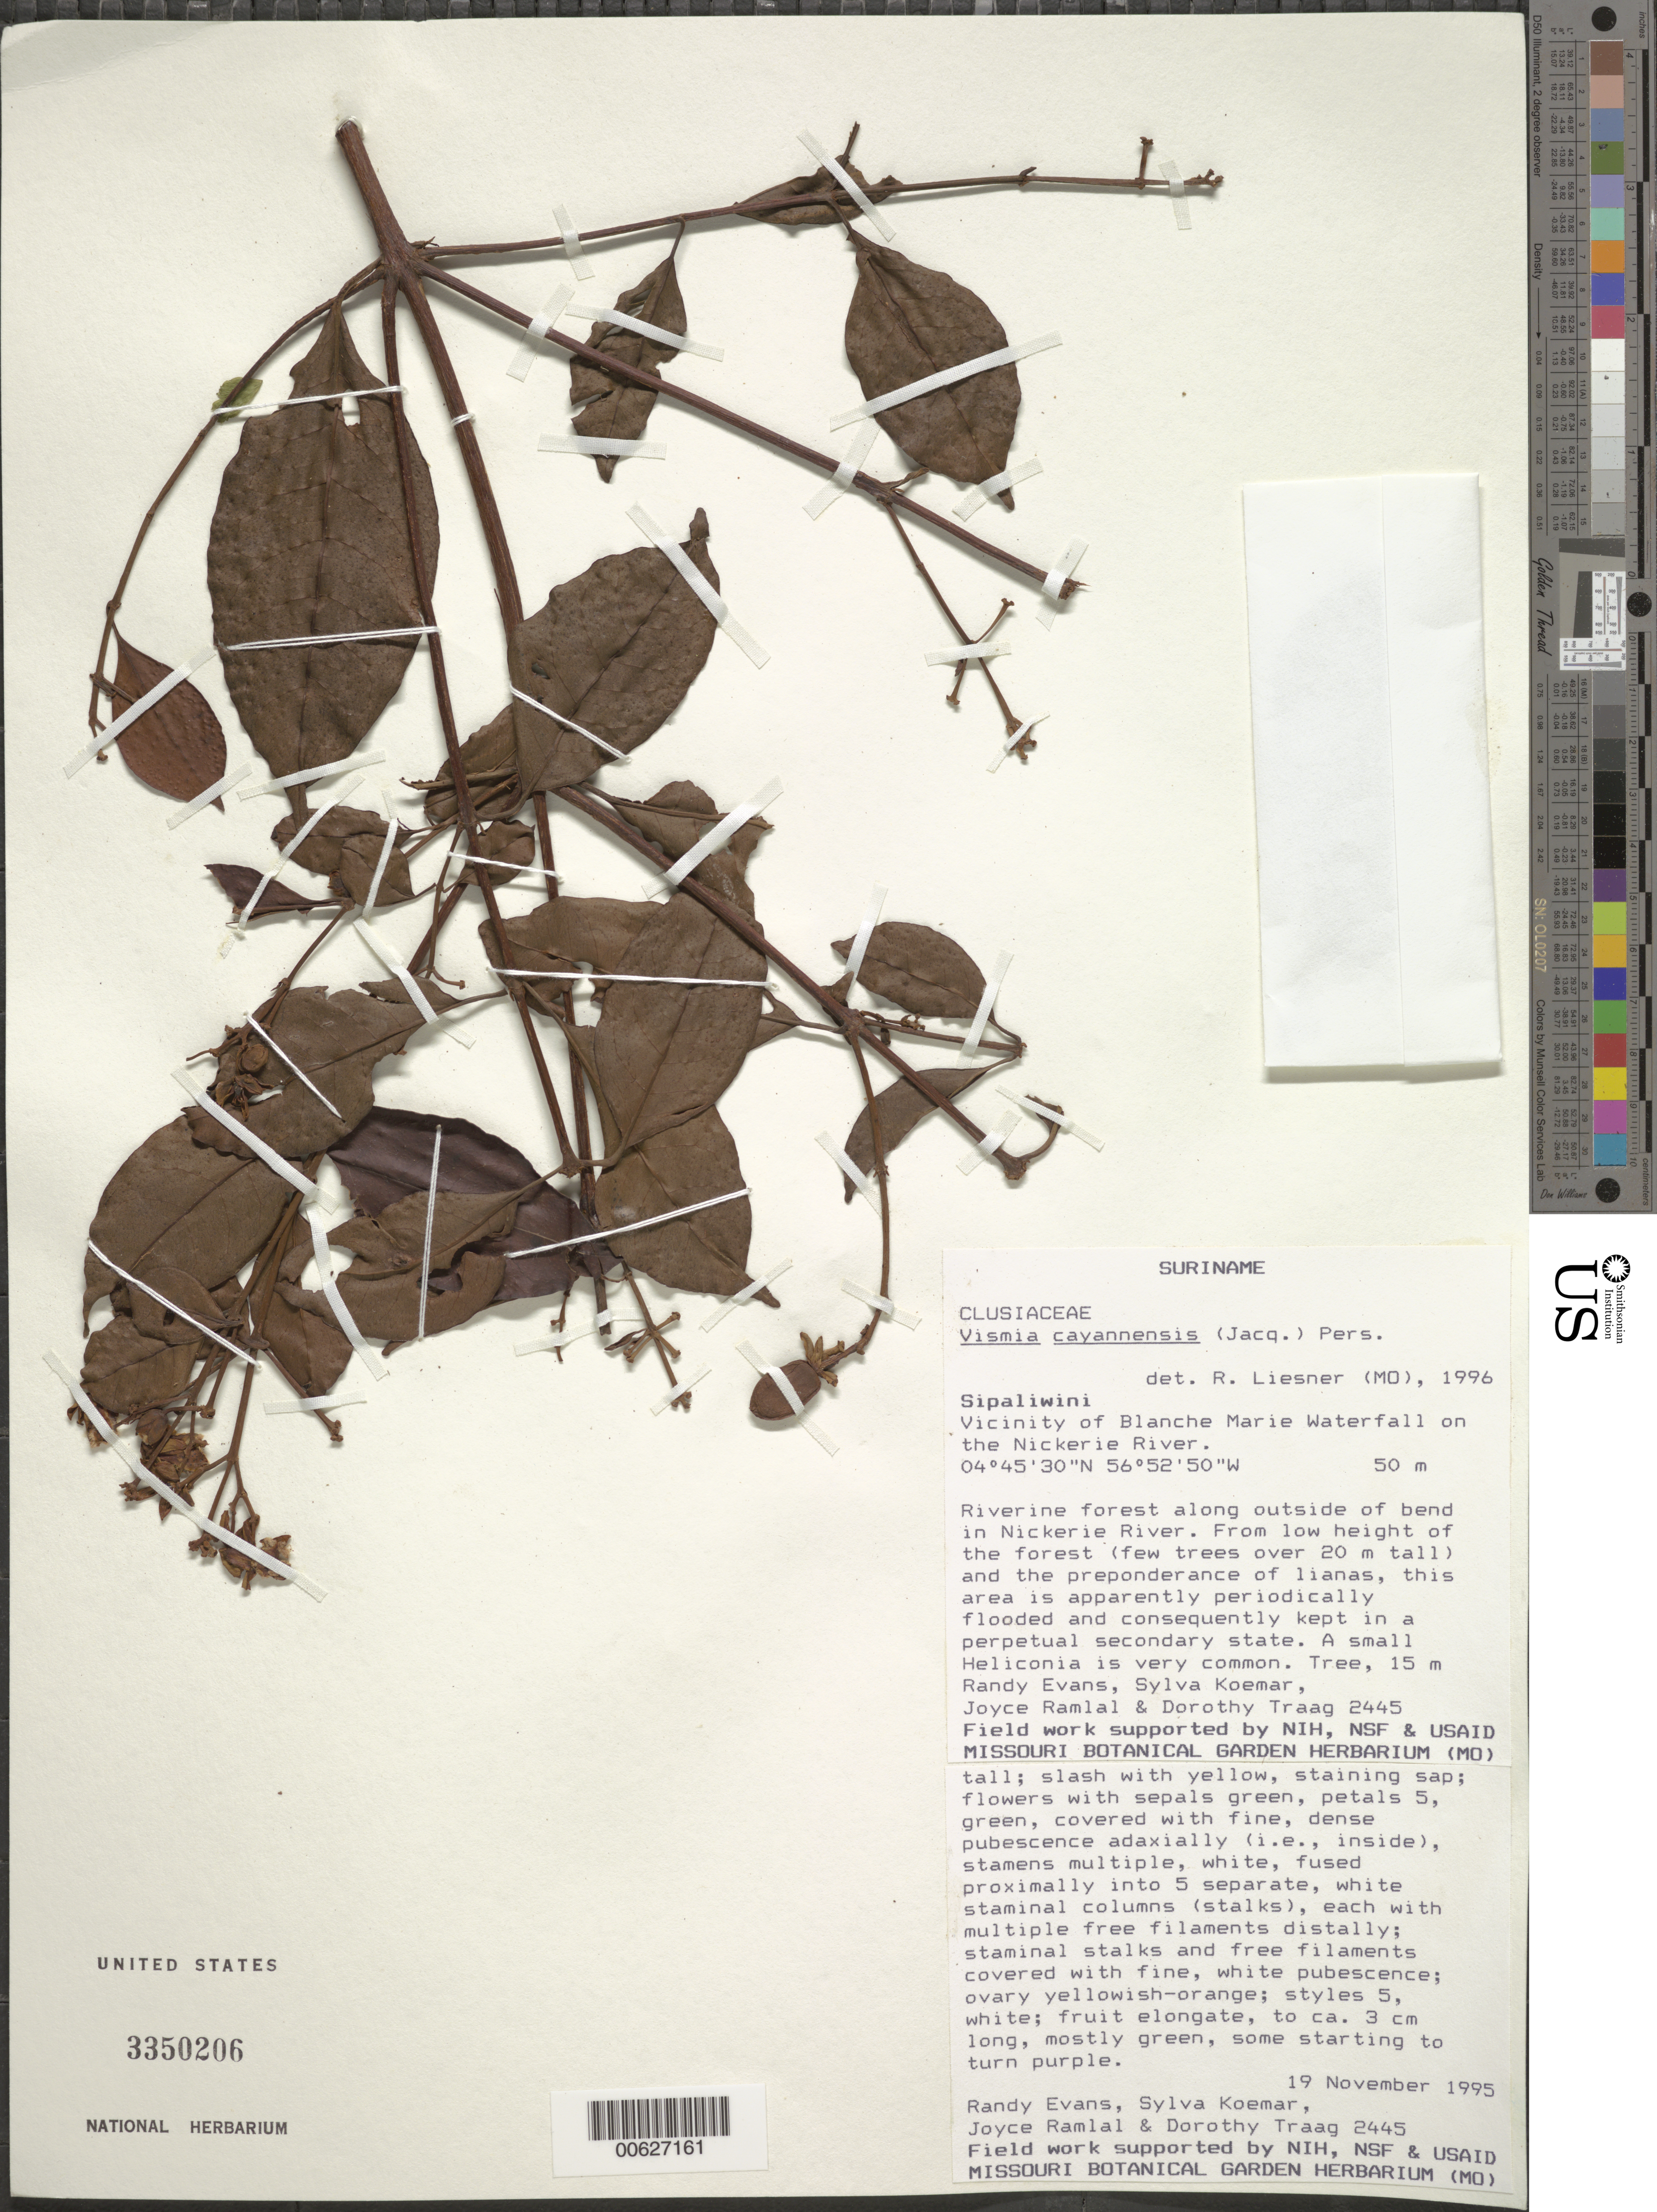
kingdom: Plantae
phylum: Tracheophyta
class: Magnoliopsida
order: Malpighiales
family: Hypericaceae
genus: Vismia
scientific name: Vismia cayennensis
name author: (Jacq.) Pers.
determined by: Liesner, R. L.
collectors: R. Evans, S. Koemar, J. Ramlal & D. Traag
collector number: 2445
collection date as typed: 19-Nov-95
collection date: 1995-11-19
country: Suriname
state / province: Sipaliwini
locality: Blanche Marie Waterfall, vic., on Nickerie R.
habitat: Riverine forest along ouside of bend in river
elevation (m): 50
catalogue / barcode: US 3350206